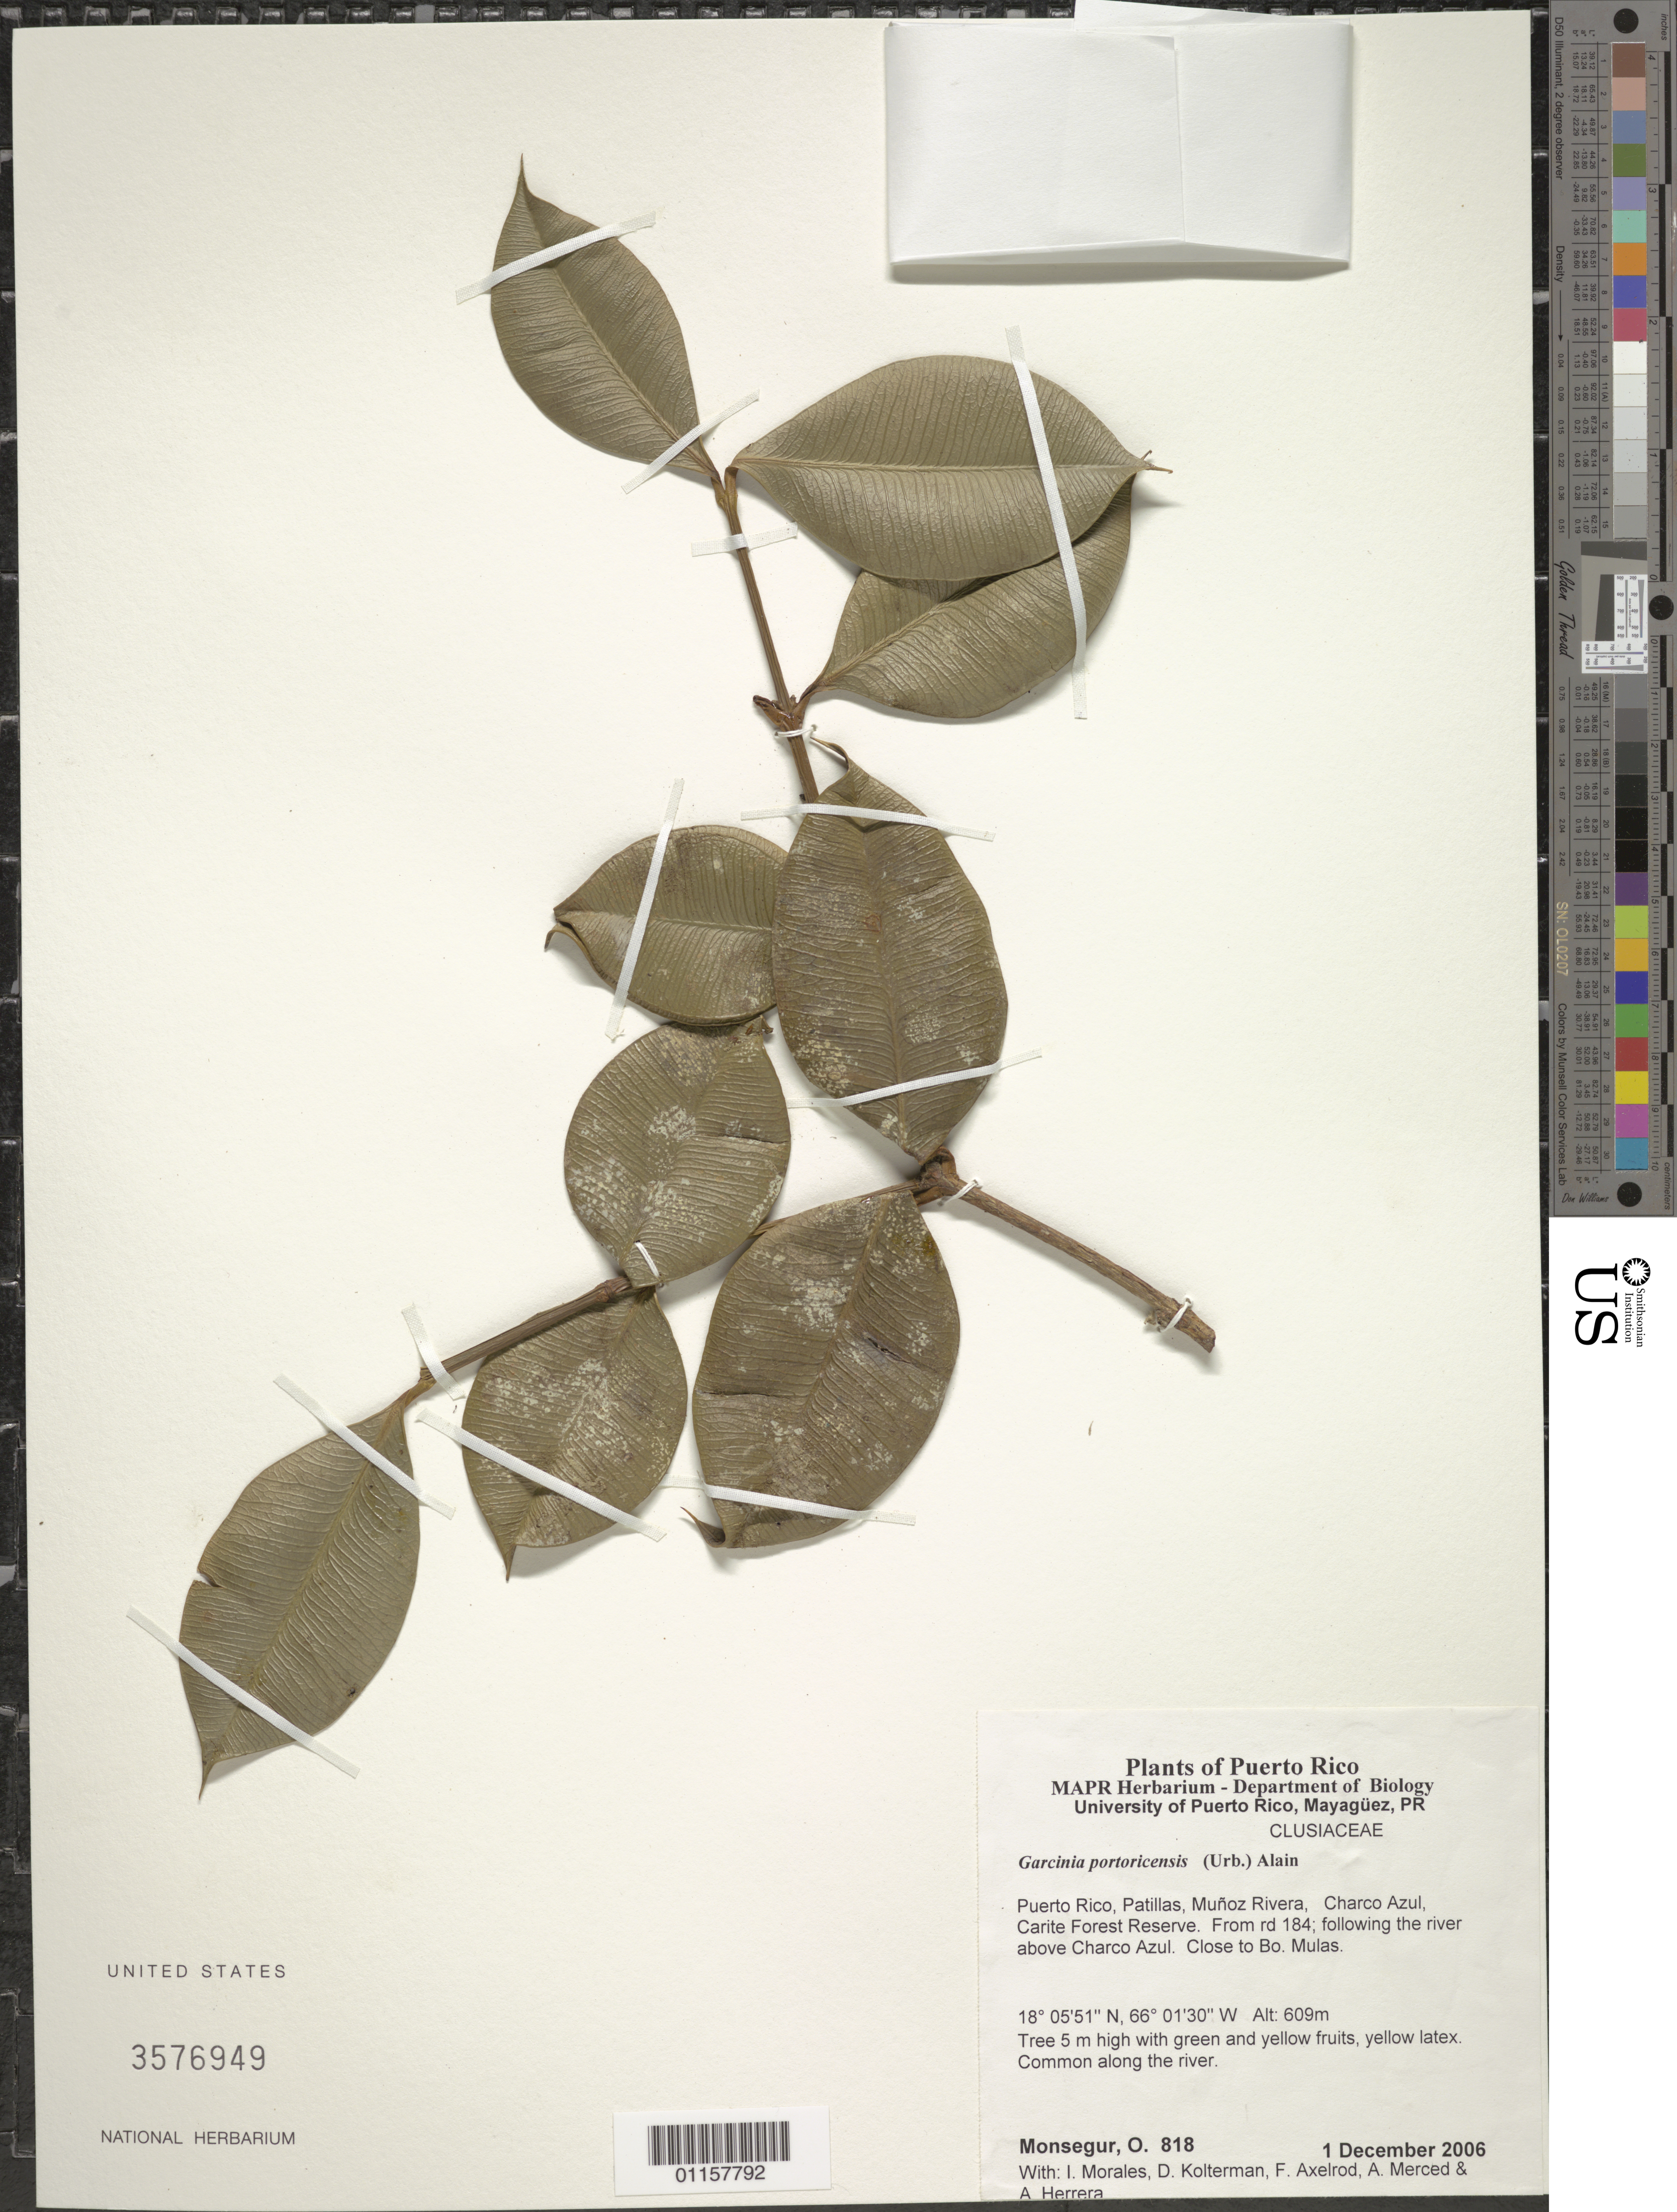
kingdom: Plantae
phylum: Tracheophyta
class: Magnoliopsida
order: Malpighiales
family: Clusiaceae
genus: Garcinia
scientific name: Garcinia portoricensis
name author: (Urb.) Alain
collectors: O. Monsegur, I. Morales, D. Kolterman, F. S. Axelrod, A. Merced Alejandro & A. Herrera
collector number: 818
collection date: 2006-12-01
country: Puerto Rico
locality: Patillas, Muñoz Rivera, Charco Azul, Carite Forest Reserve. From Rd. 184; following the river above Charco Azul. Close to Bo. Mulas.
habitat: Common along river.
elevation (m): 609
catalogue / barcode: US 3576949